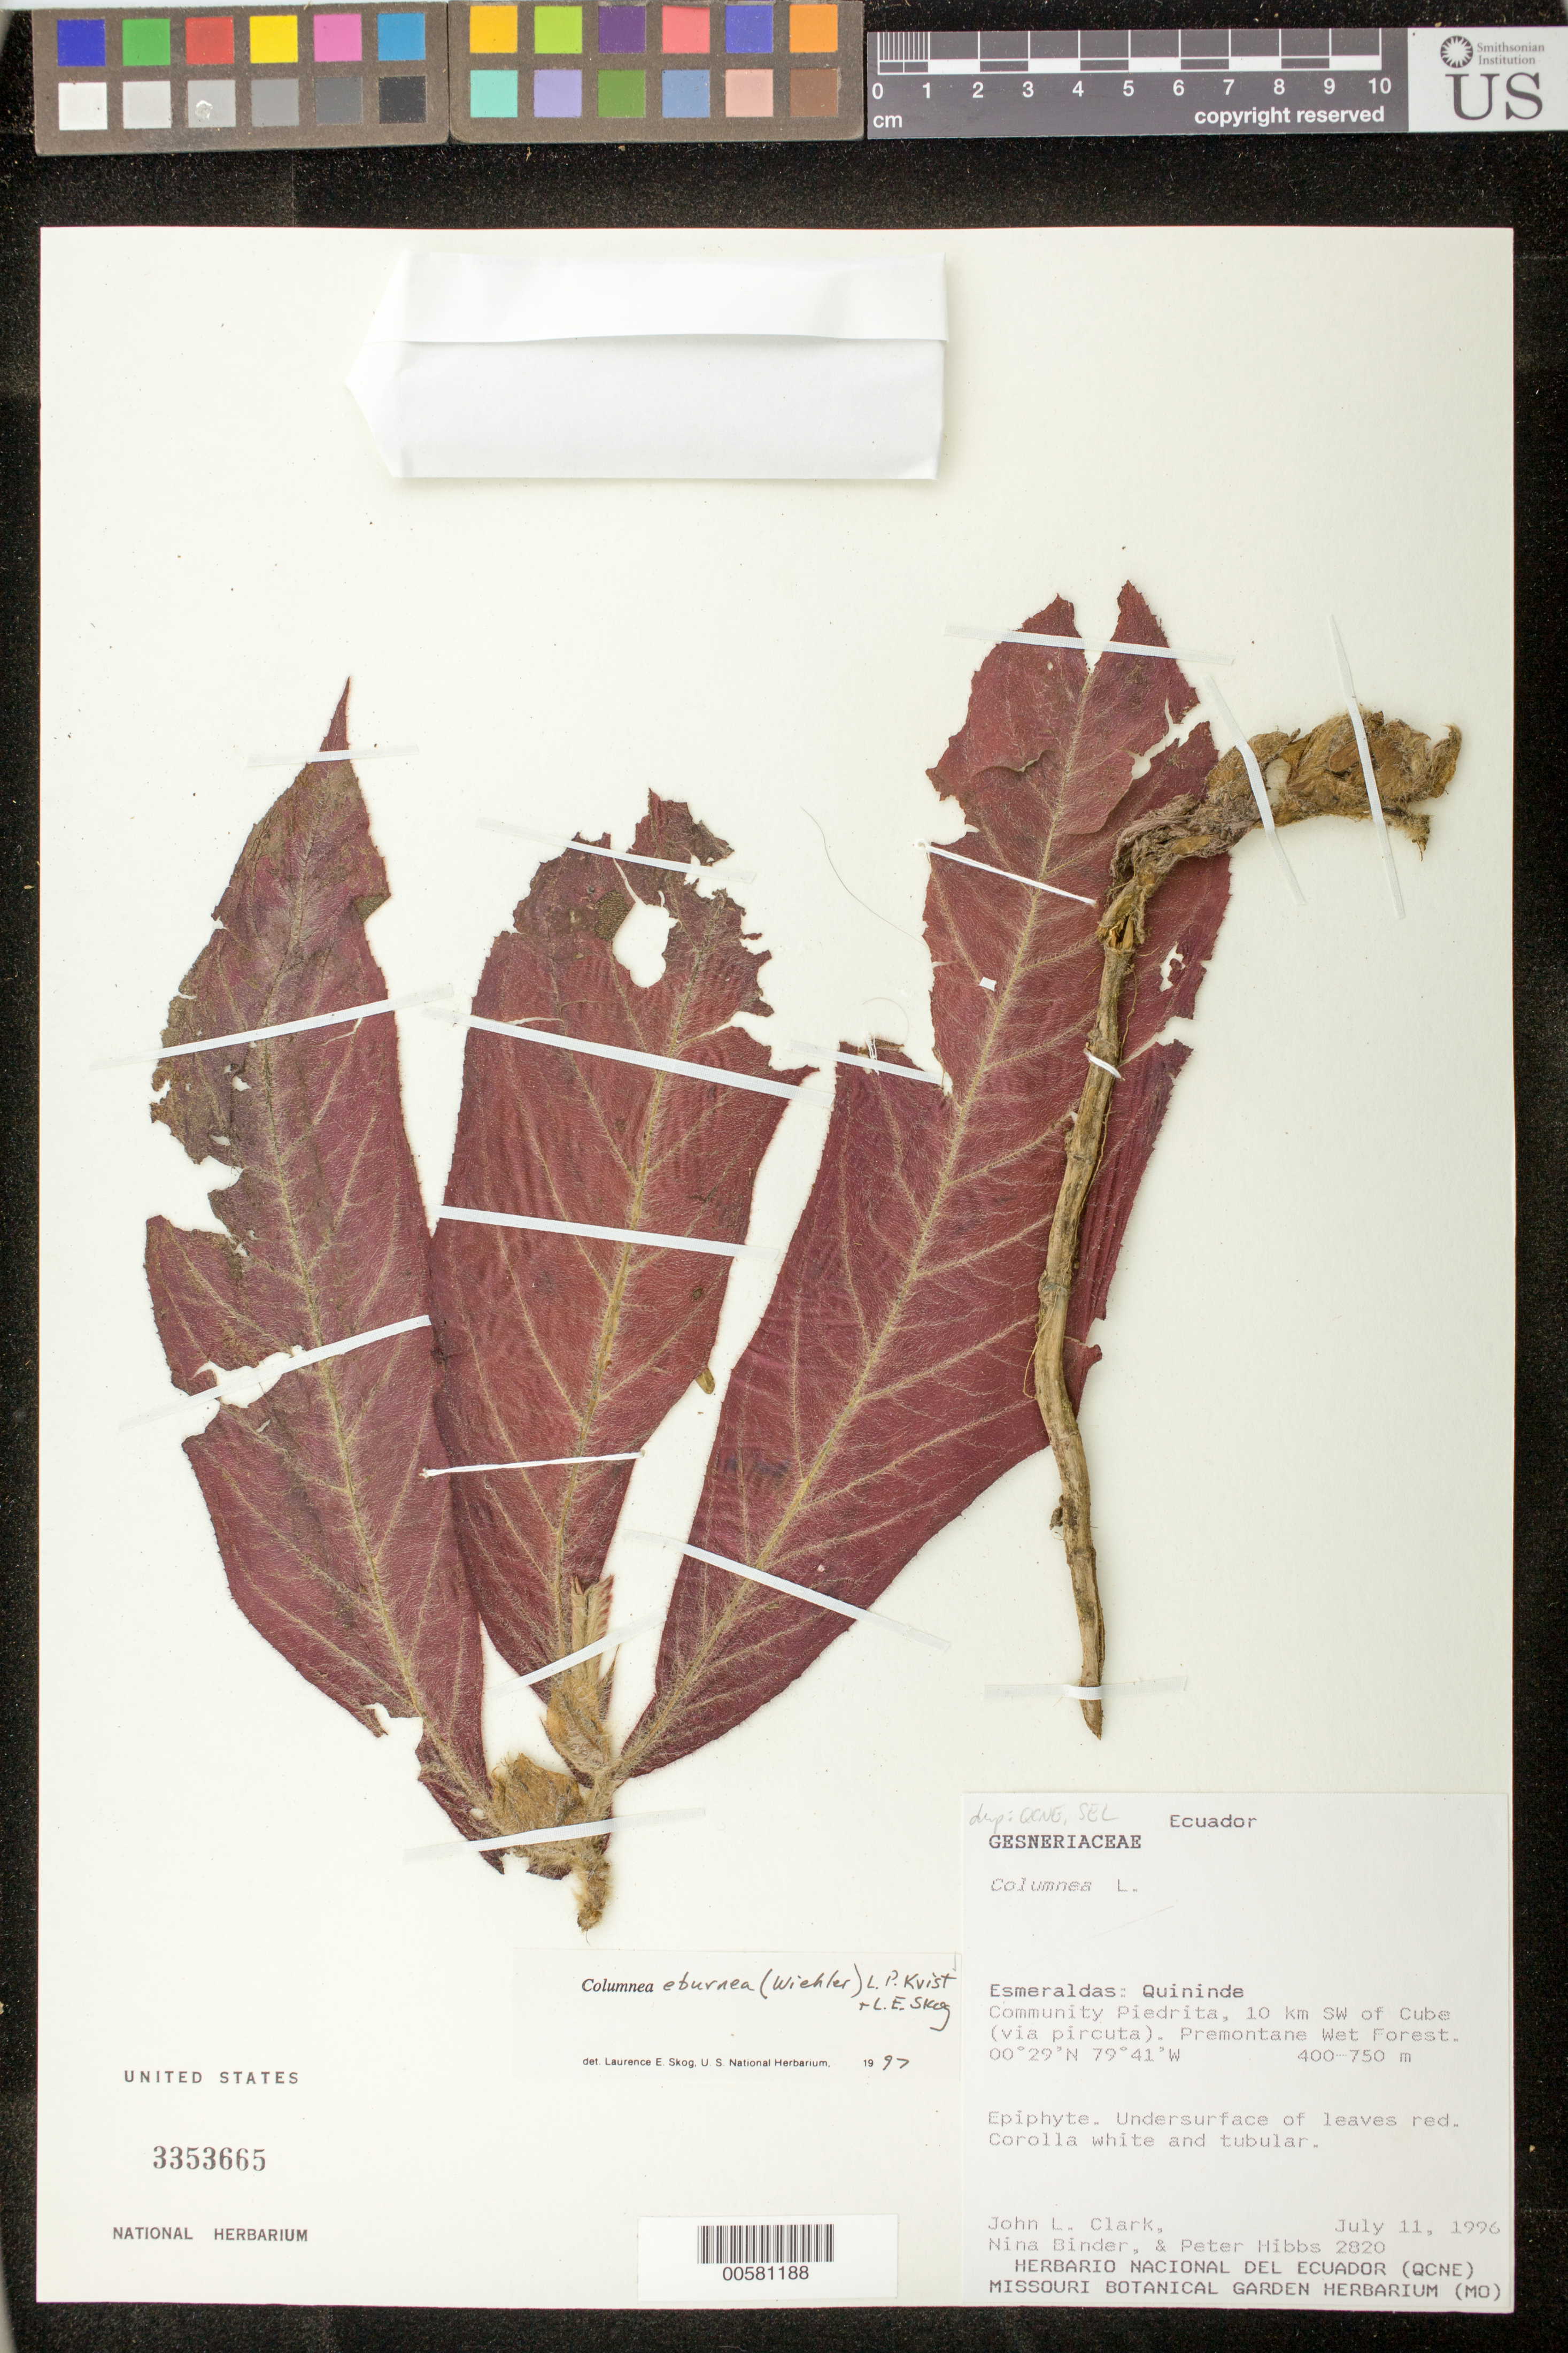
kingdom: Plantae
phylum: Tracheophyta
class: Magnoliopsida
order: Lamiales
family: Gesneriaceae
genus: Columnea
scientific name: Columnea eburnea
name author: (Wiehler) L.P. Kvist & L.E. Skog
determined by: Skog, Laurence E.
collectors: J. L. Clark, N. Binder & P. Hibbs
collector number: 2820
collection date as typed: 11 Jul 1996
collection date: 1996-07-11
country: Ecuador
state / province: Esmeraldas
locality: Quininde, community Piedrita, 10 km SW of Cube (via pircuta)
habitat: Premontane wet forest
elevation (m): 400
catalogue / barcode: US 3353665